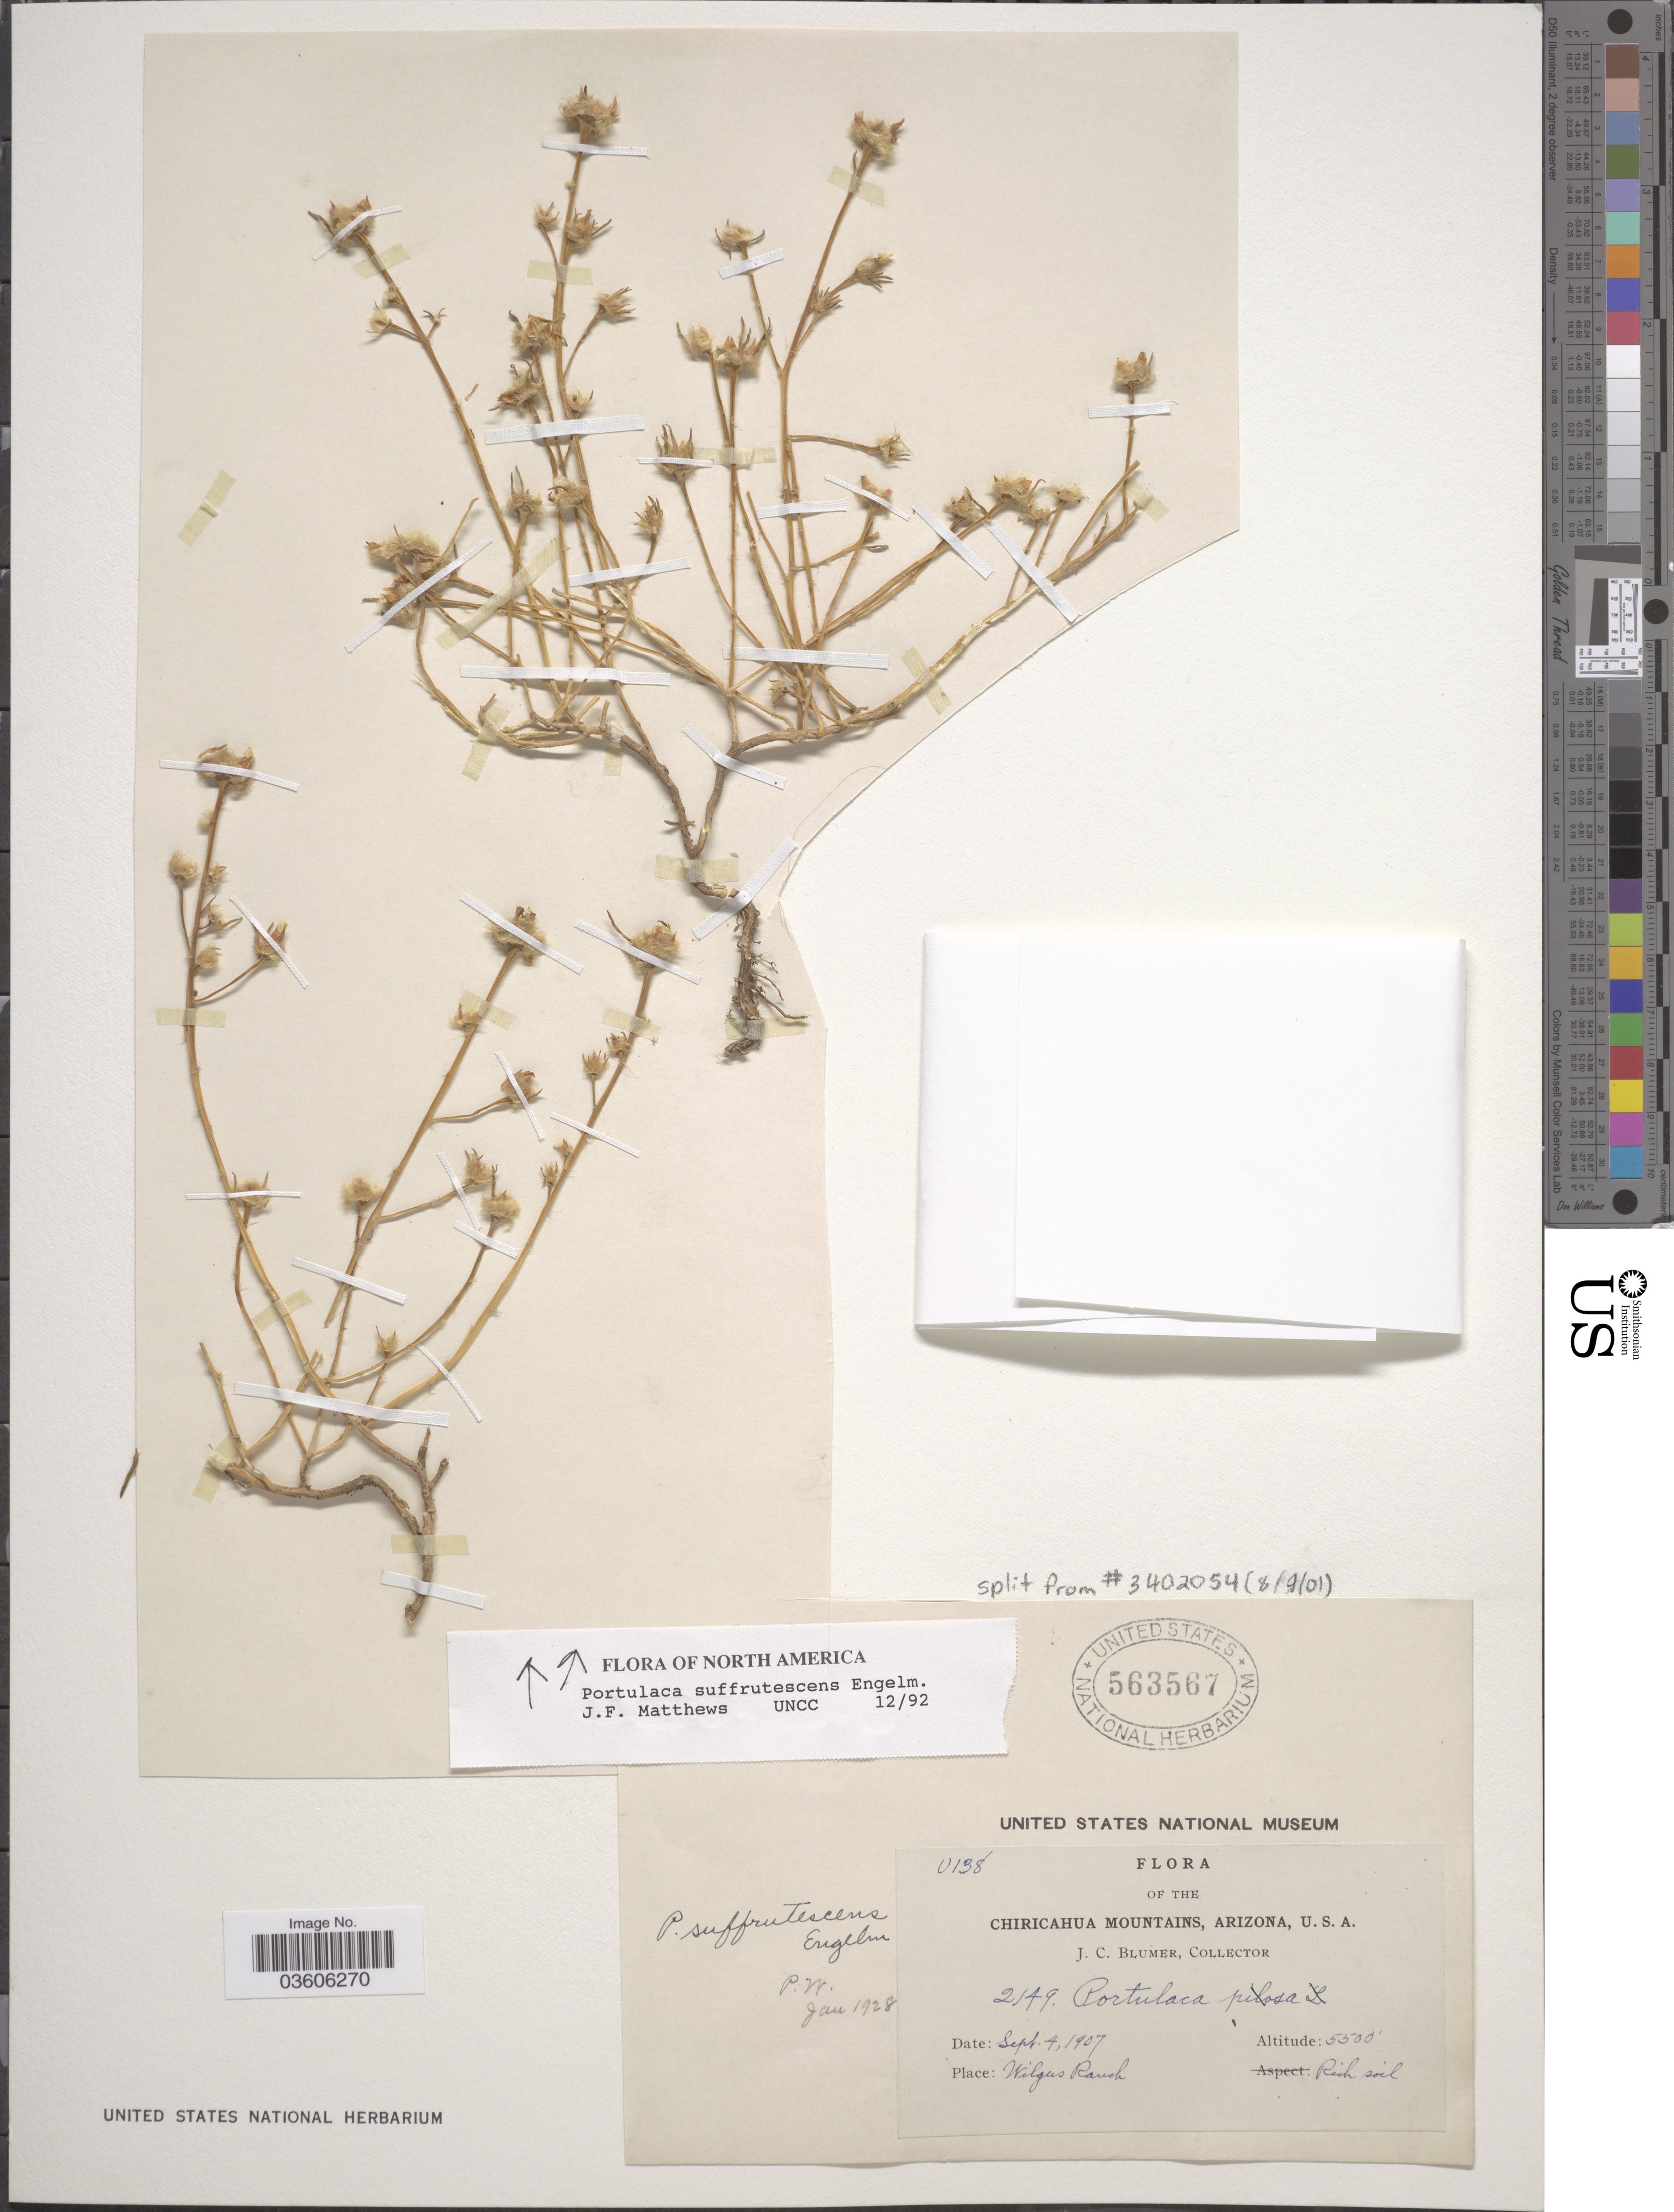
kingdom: Plantae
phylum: Tracheophyta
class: Magnoliopsida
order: Caryophyllales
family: Portulacaceae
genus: Portulaca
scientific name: Portulaca suffrutescens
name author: Engelm.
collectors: J. C. Blumer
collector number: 2149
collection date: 1907-09-04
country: United States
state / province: Arizona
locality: The Chiricahua Mountains. Wilgus Ranch.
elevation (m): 1676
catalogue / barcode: US 563567